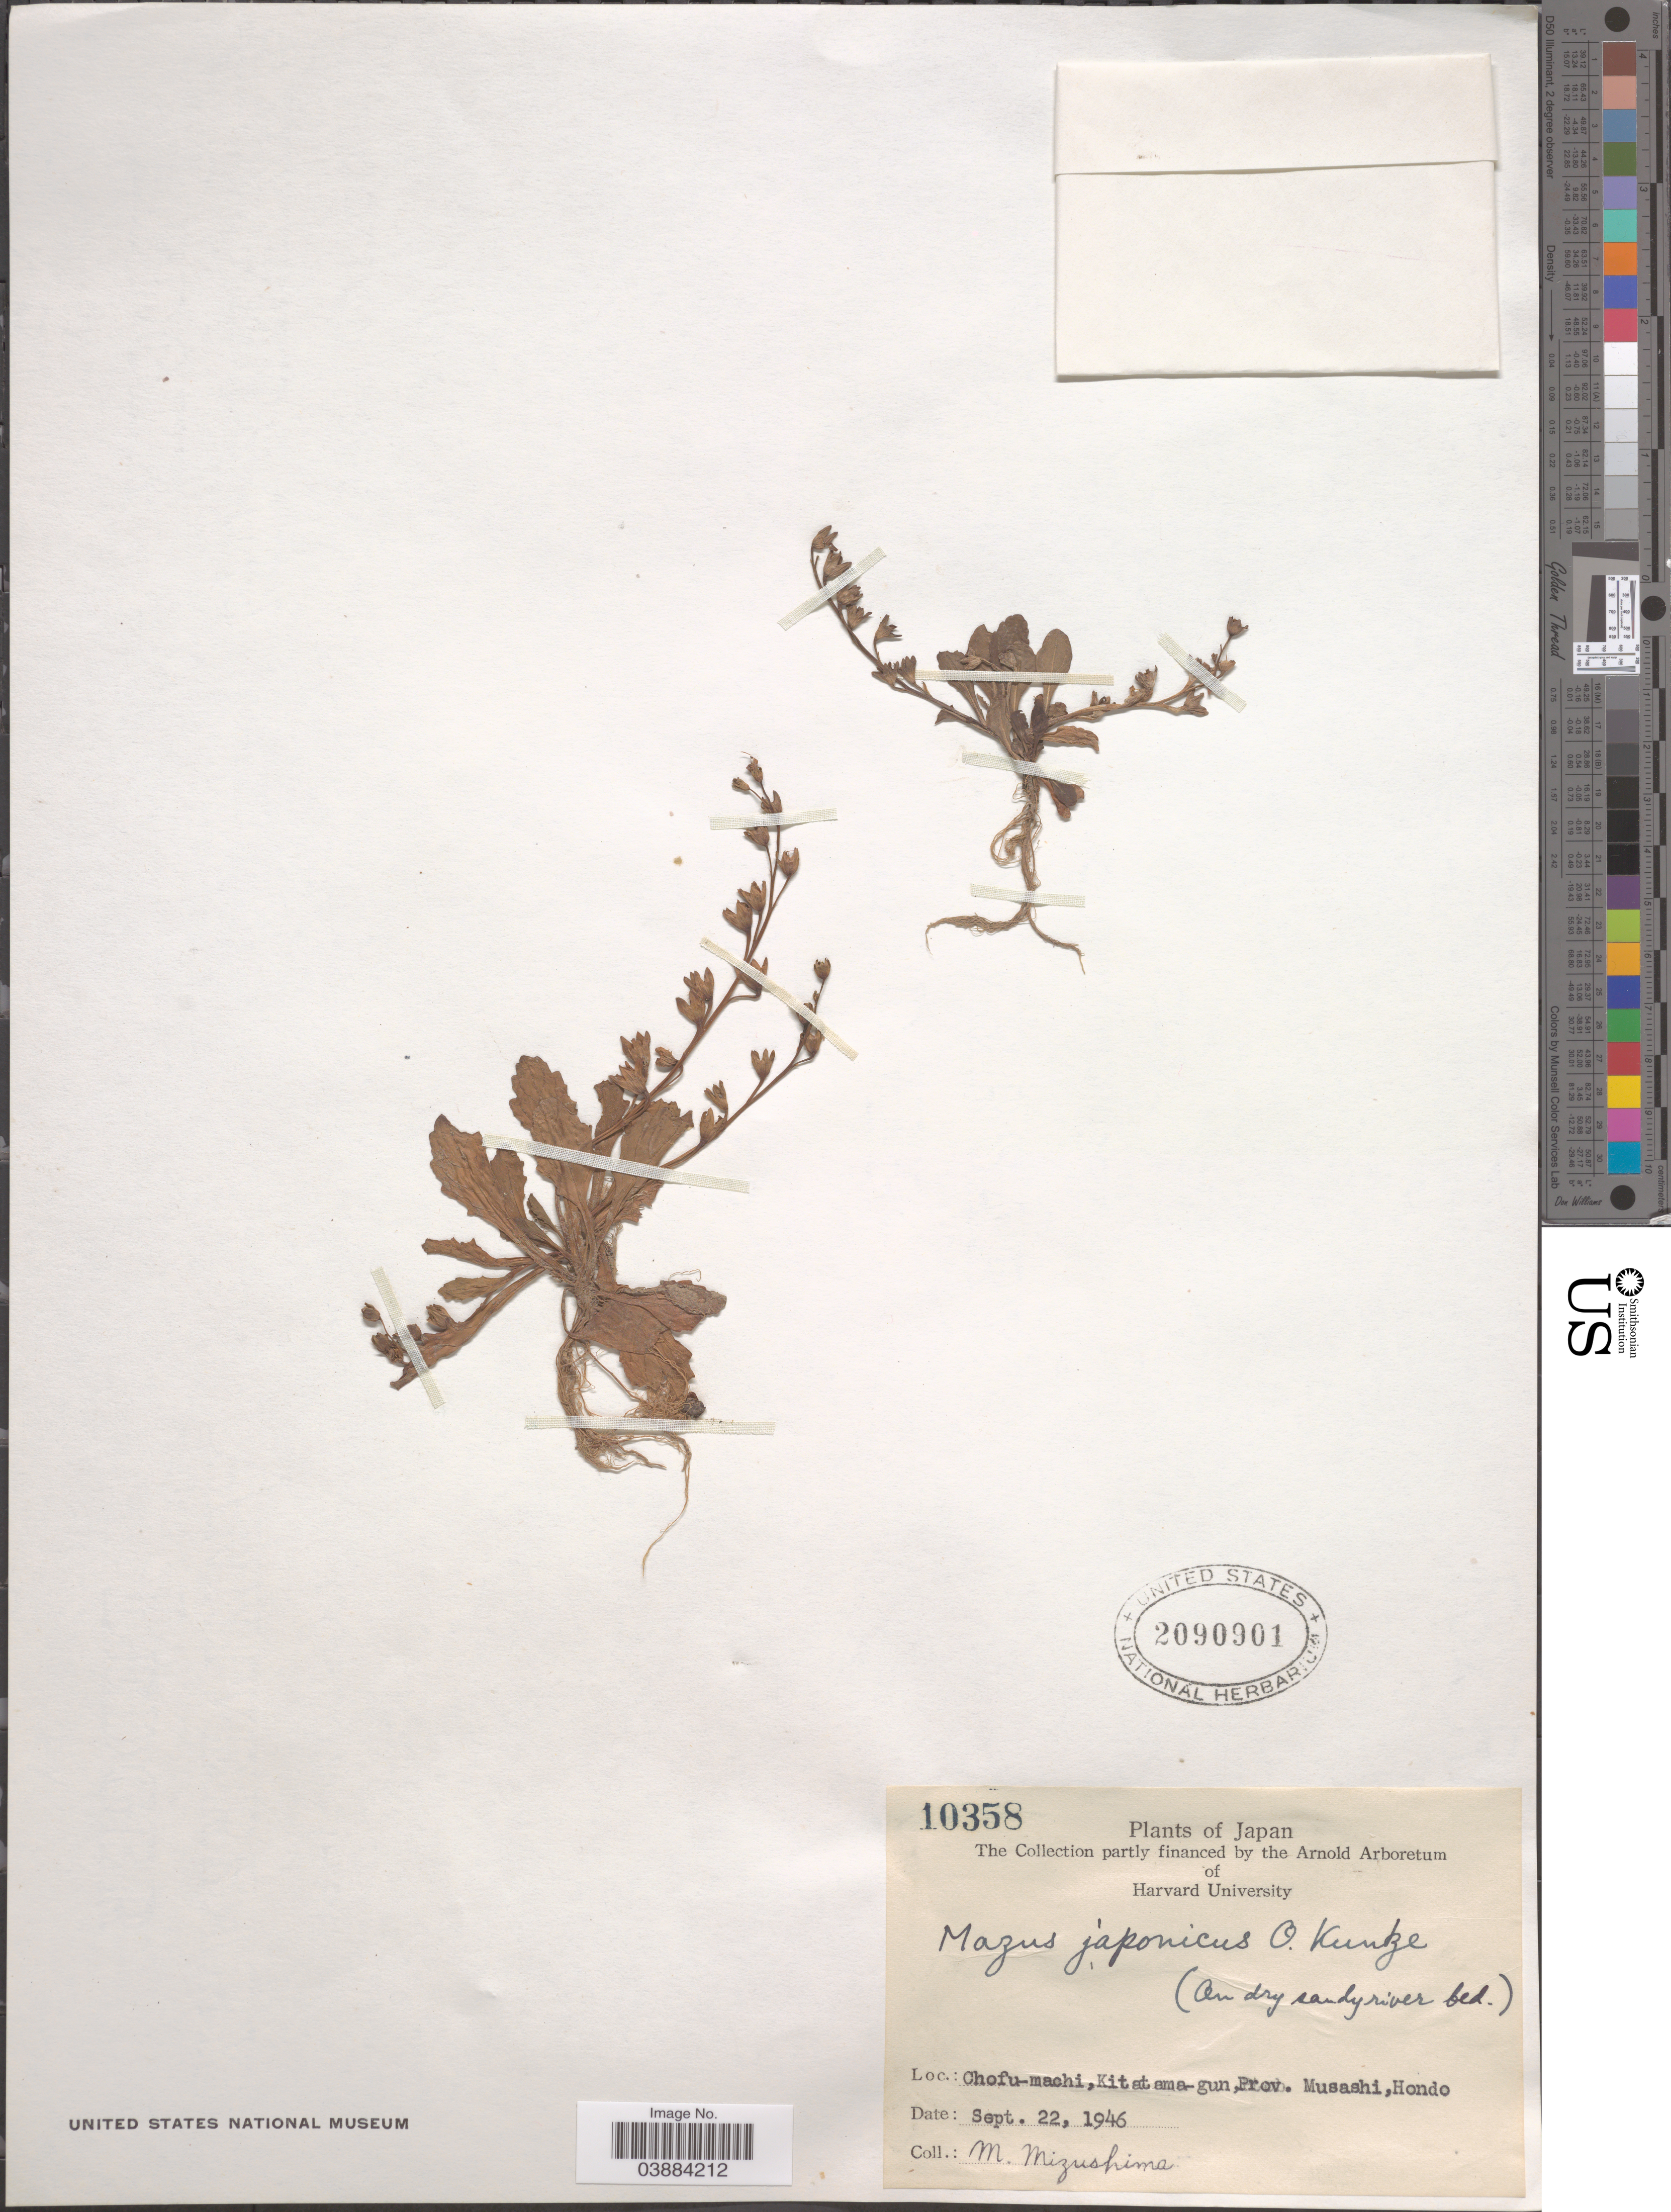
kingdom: Plantae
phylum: Tracheophyta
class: Magnoliopsida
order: Lamiales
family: Mazaceae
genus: Mazus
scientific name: Mazus pumilus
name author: (Burm. f.) Steenis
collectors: M. Mizushima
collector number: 10358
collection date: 1946-09-22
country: Japan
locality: Chofu-machi, Kitatama-gun, Prov. Musashi, Hondo.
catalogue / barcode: US 2090901